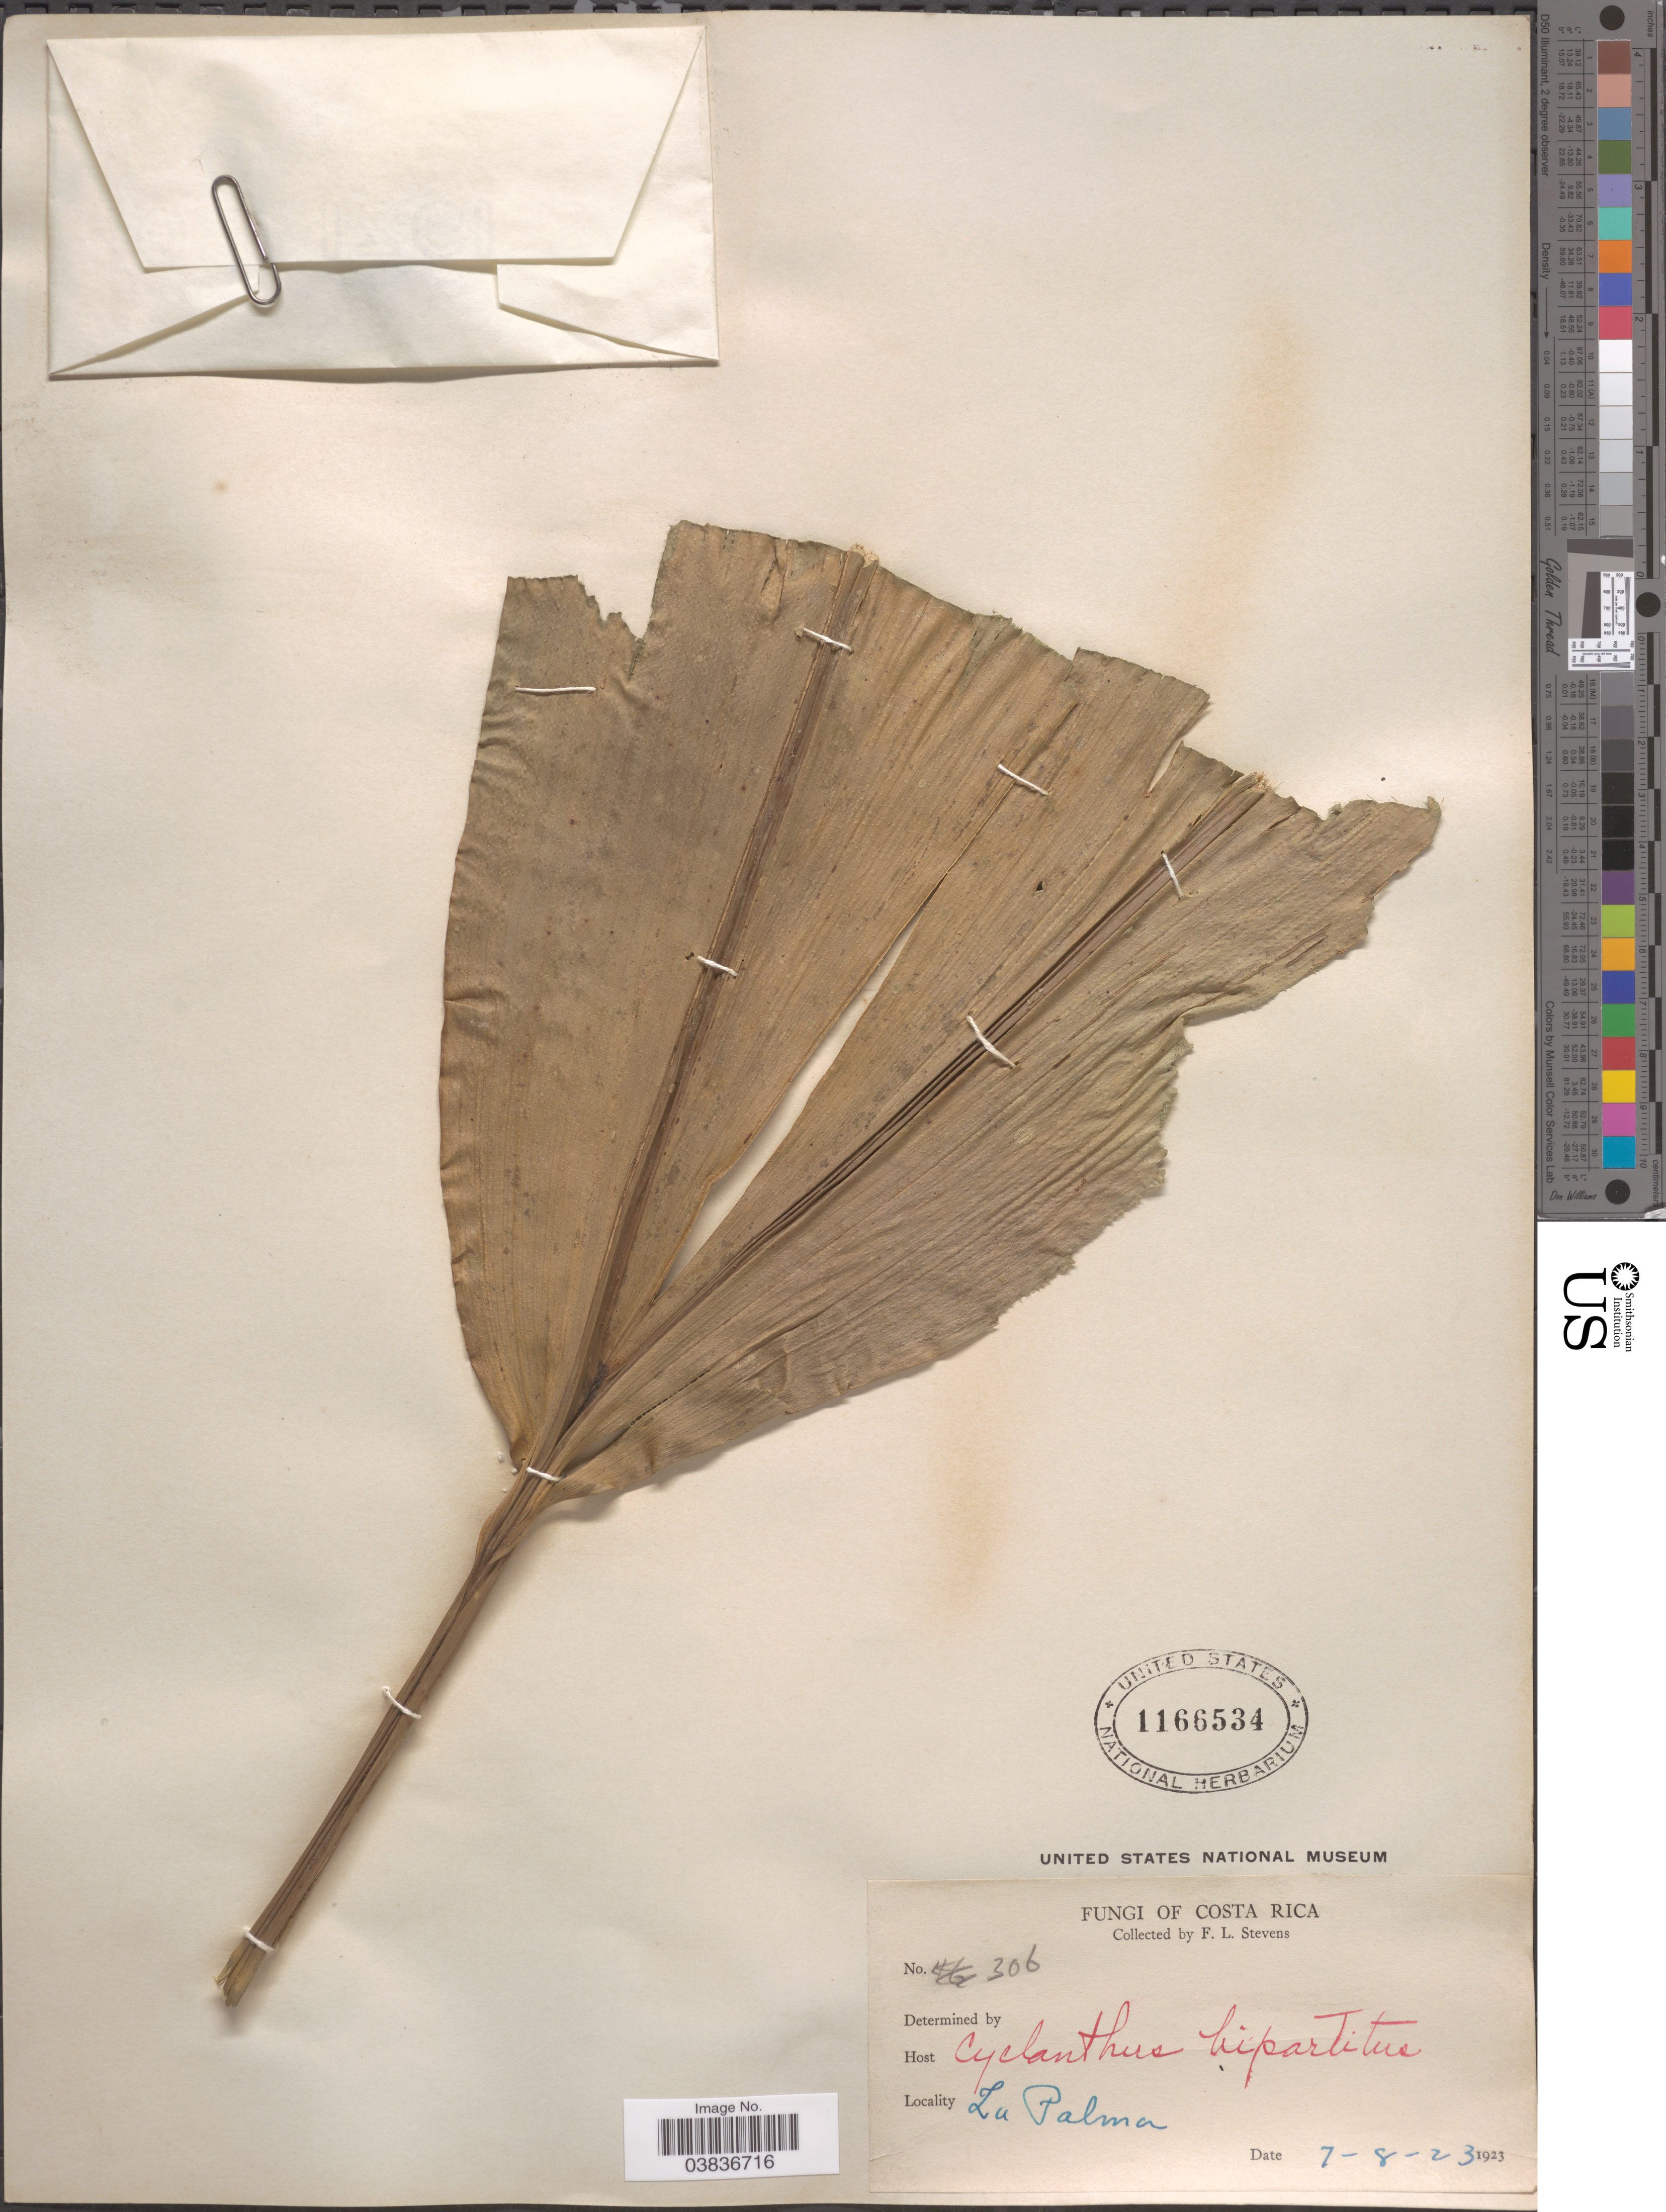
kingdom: Plantae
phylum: Tracheophyta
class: Liliopsida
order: Pandanales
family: Cyclanthaceae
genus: Cyclanthus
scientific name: Cyclanthus bipartitus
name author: Poit. ex A. Rich.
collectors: F. L. Stevens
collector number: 306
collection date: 1923-08-07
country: Costa Rica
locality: La Palma.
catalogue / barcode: US 1166534